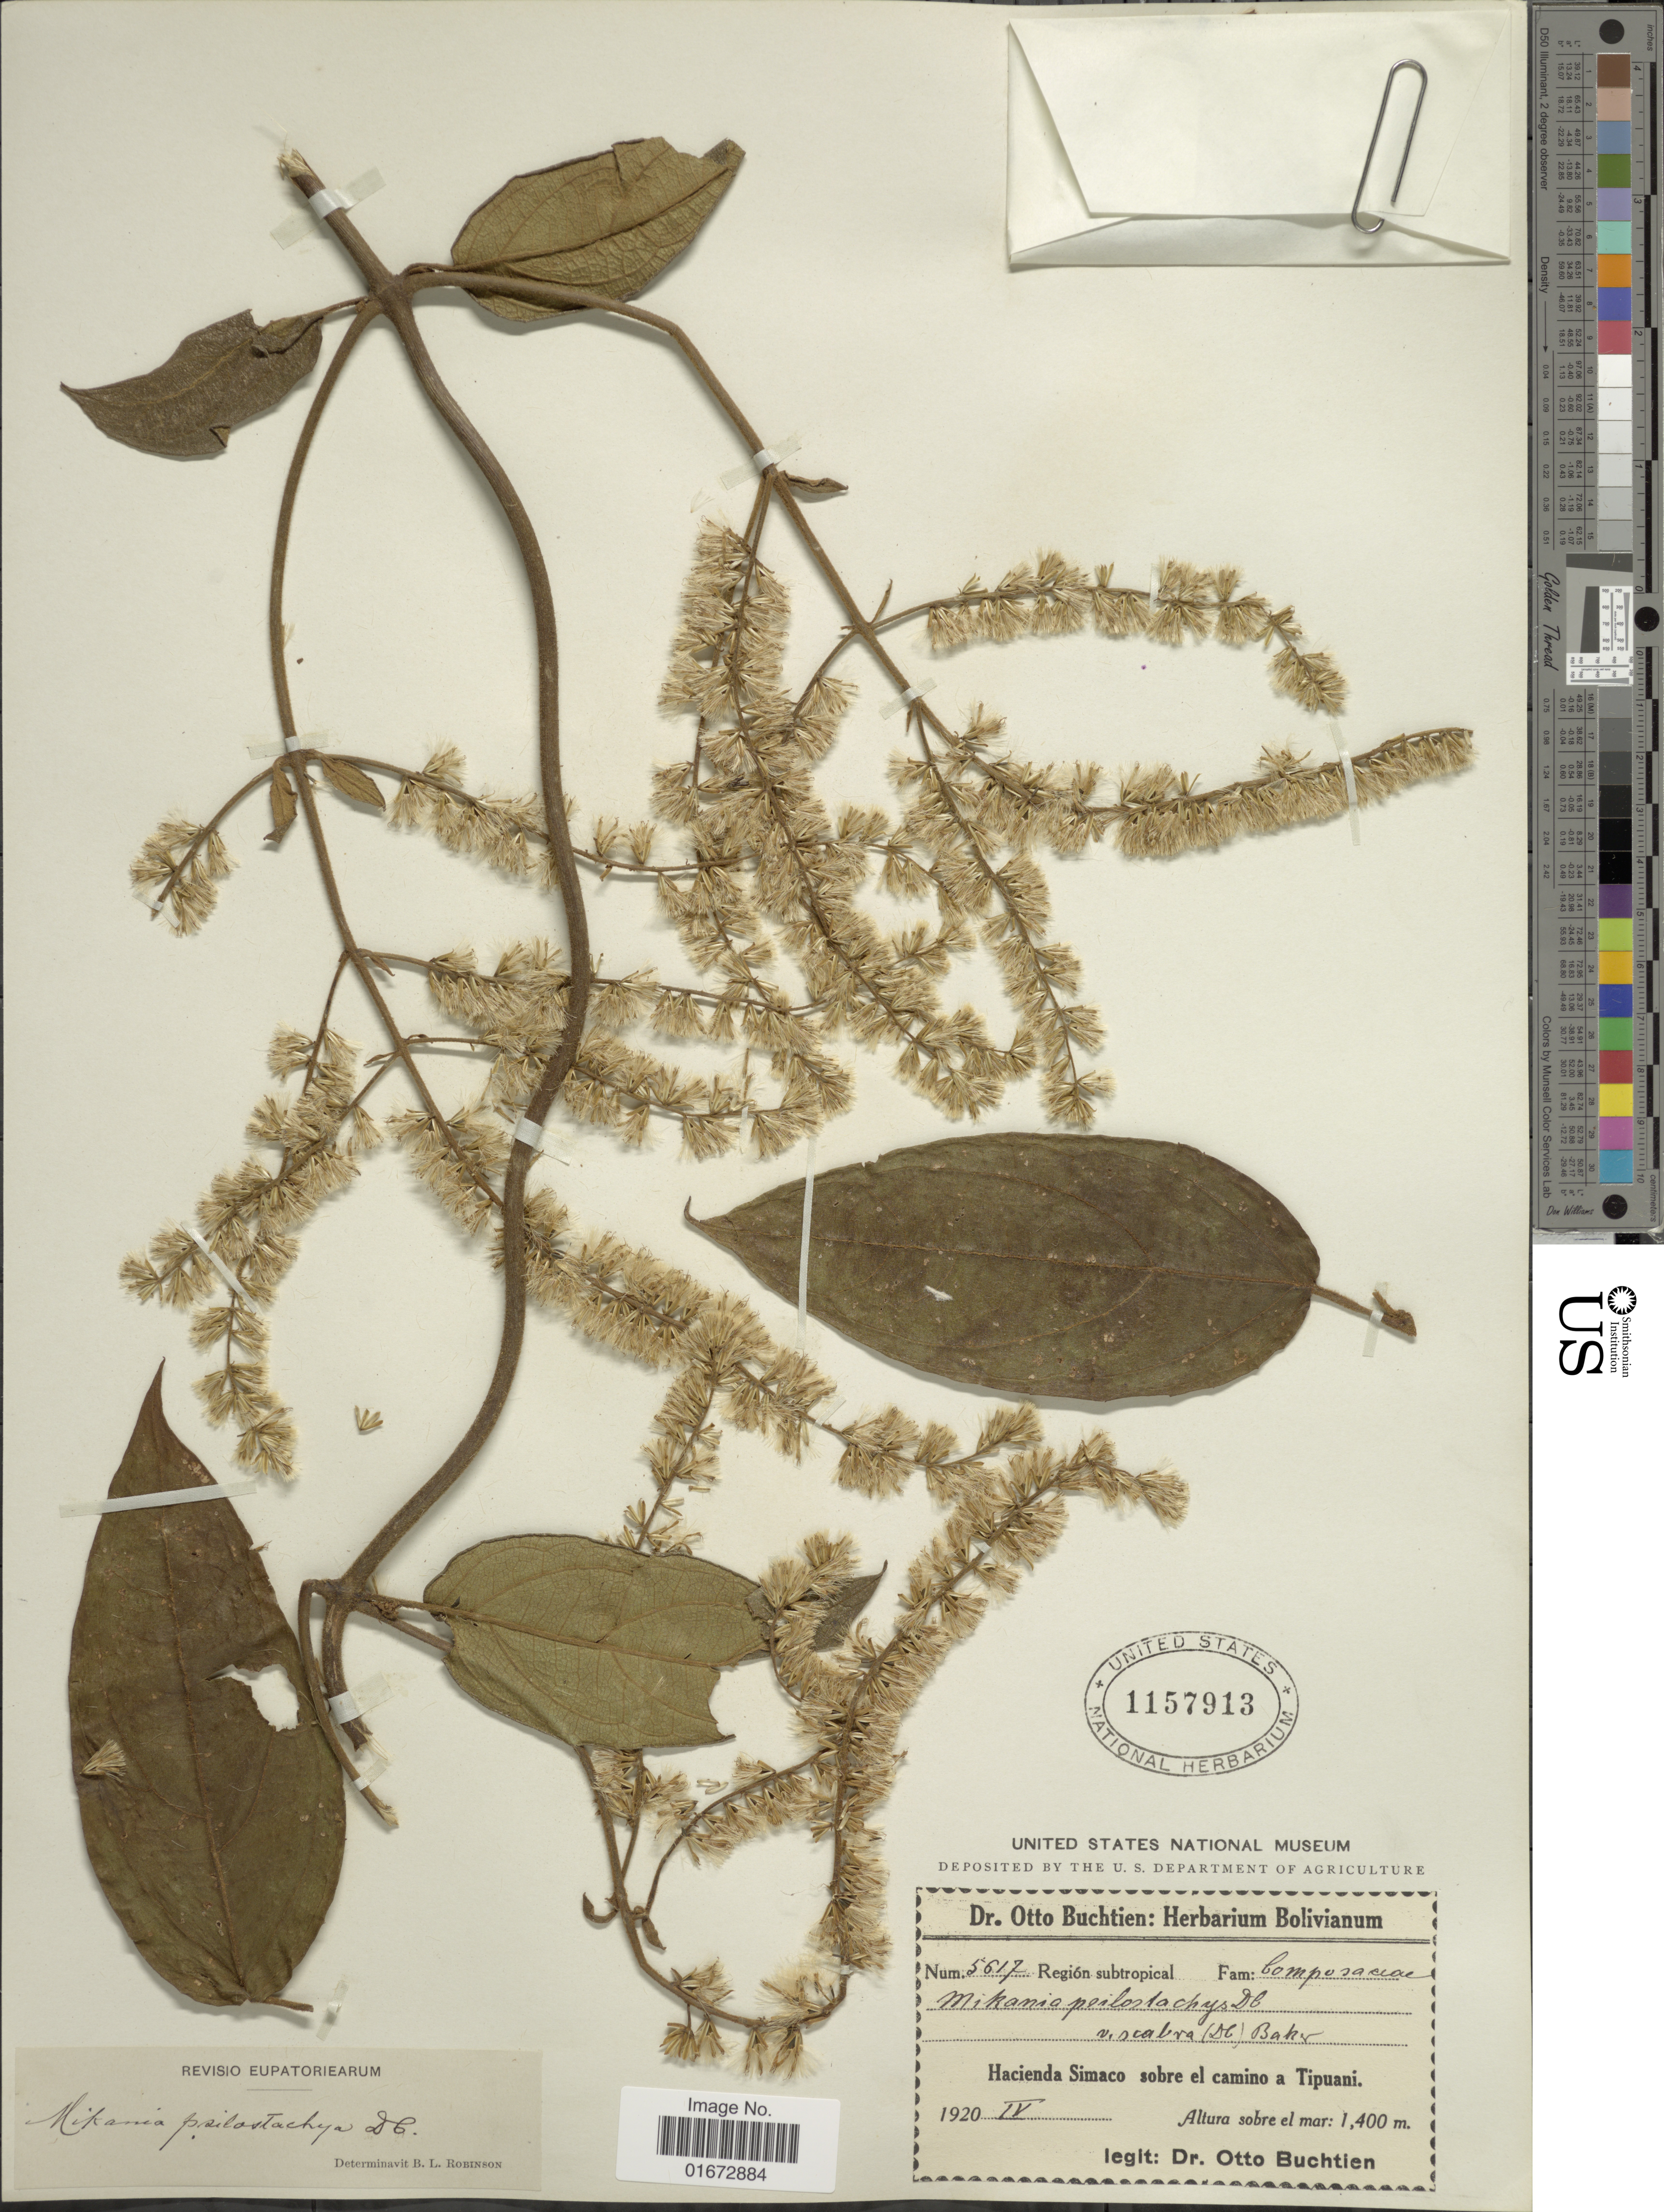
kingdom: Plantae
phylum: Tracheophyta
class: Magnoliopsida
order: Asterales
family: Asteraceae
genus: Mikania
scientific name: Mikania psilostachya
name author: DC.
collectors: O. Buchtien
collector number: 5617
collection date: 1920-04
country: Bolivia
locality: Región subtropical. hacienda Simaco sobre el camino a Tipuani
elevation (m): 1400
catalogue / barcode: US 1157913